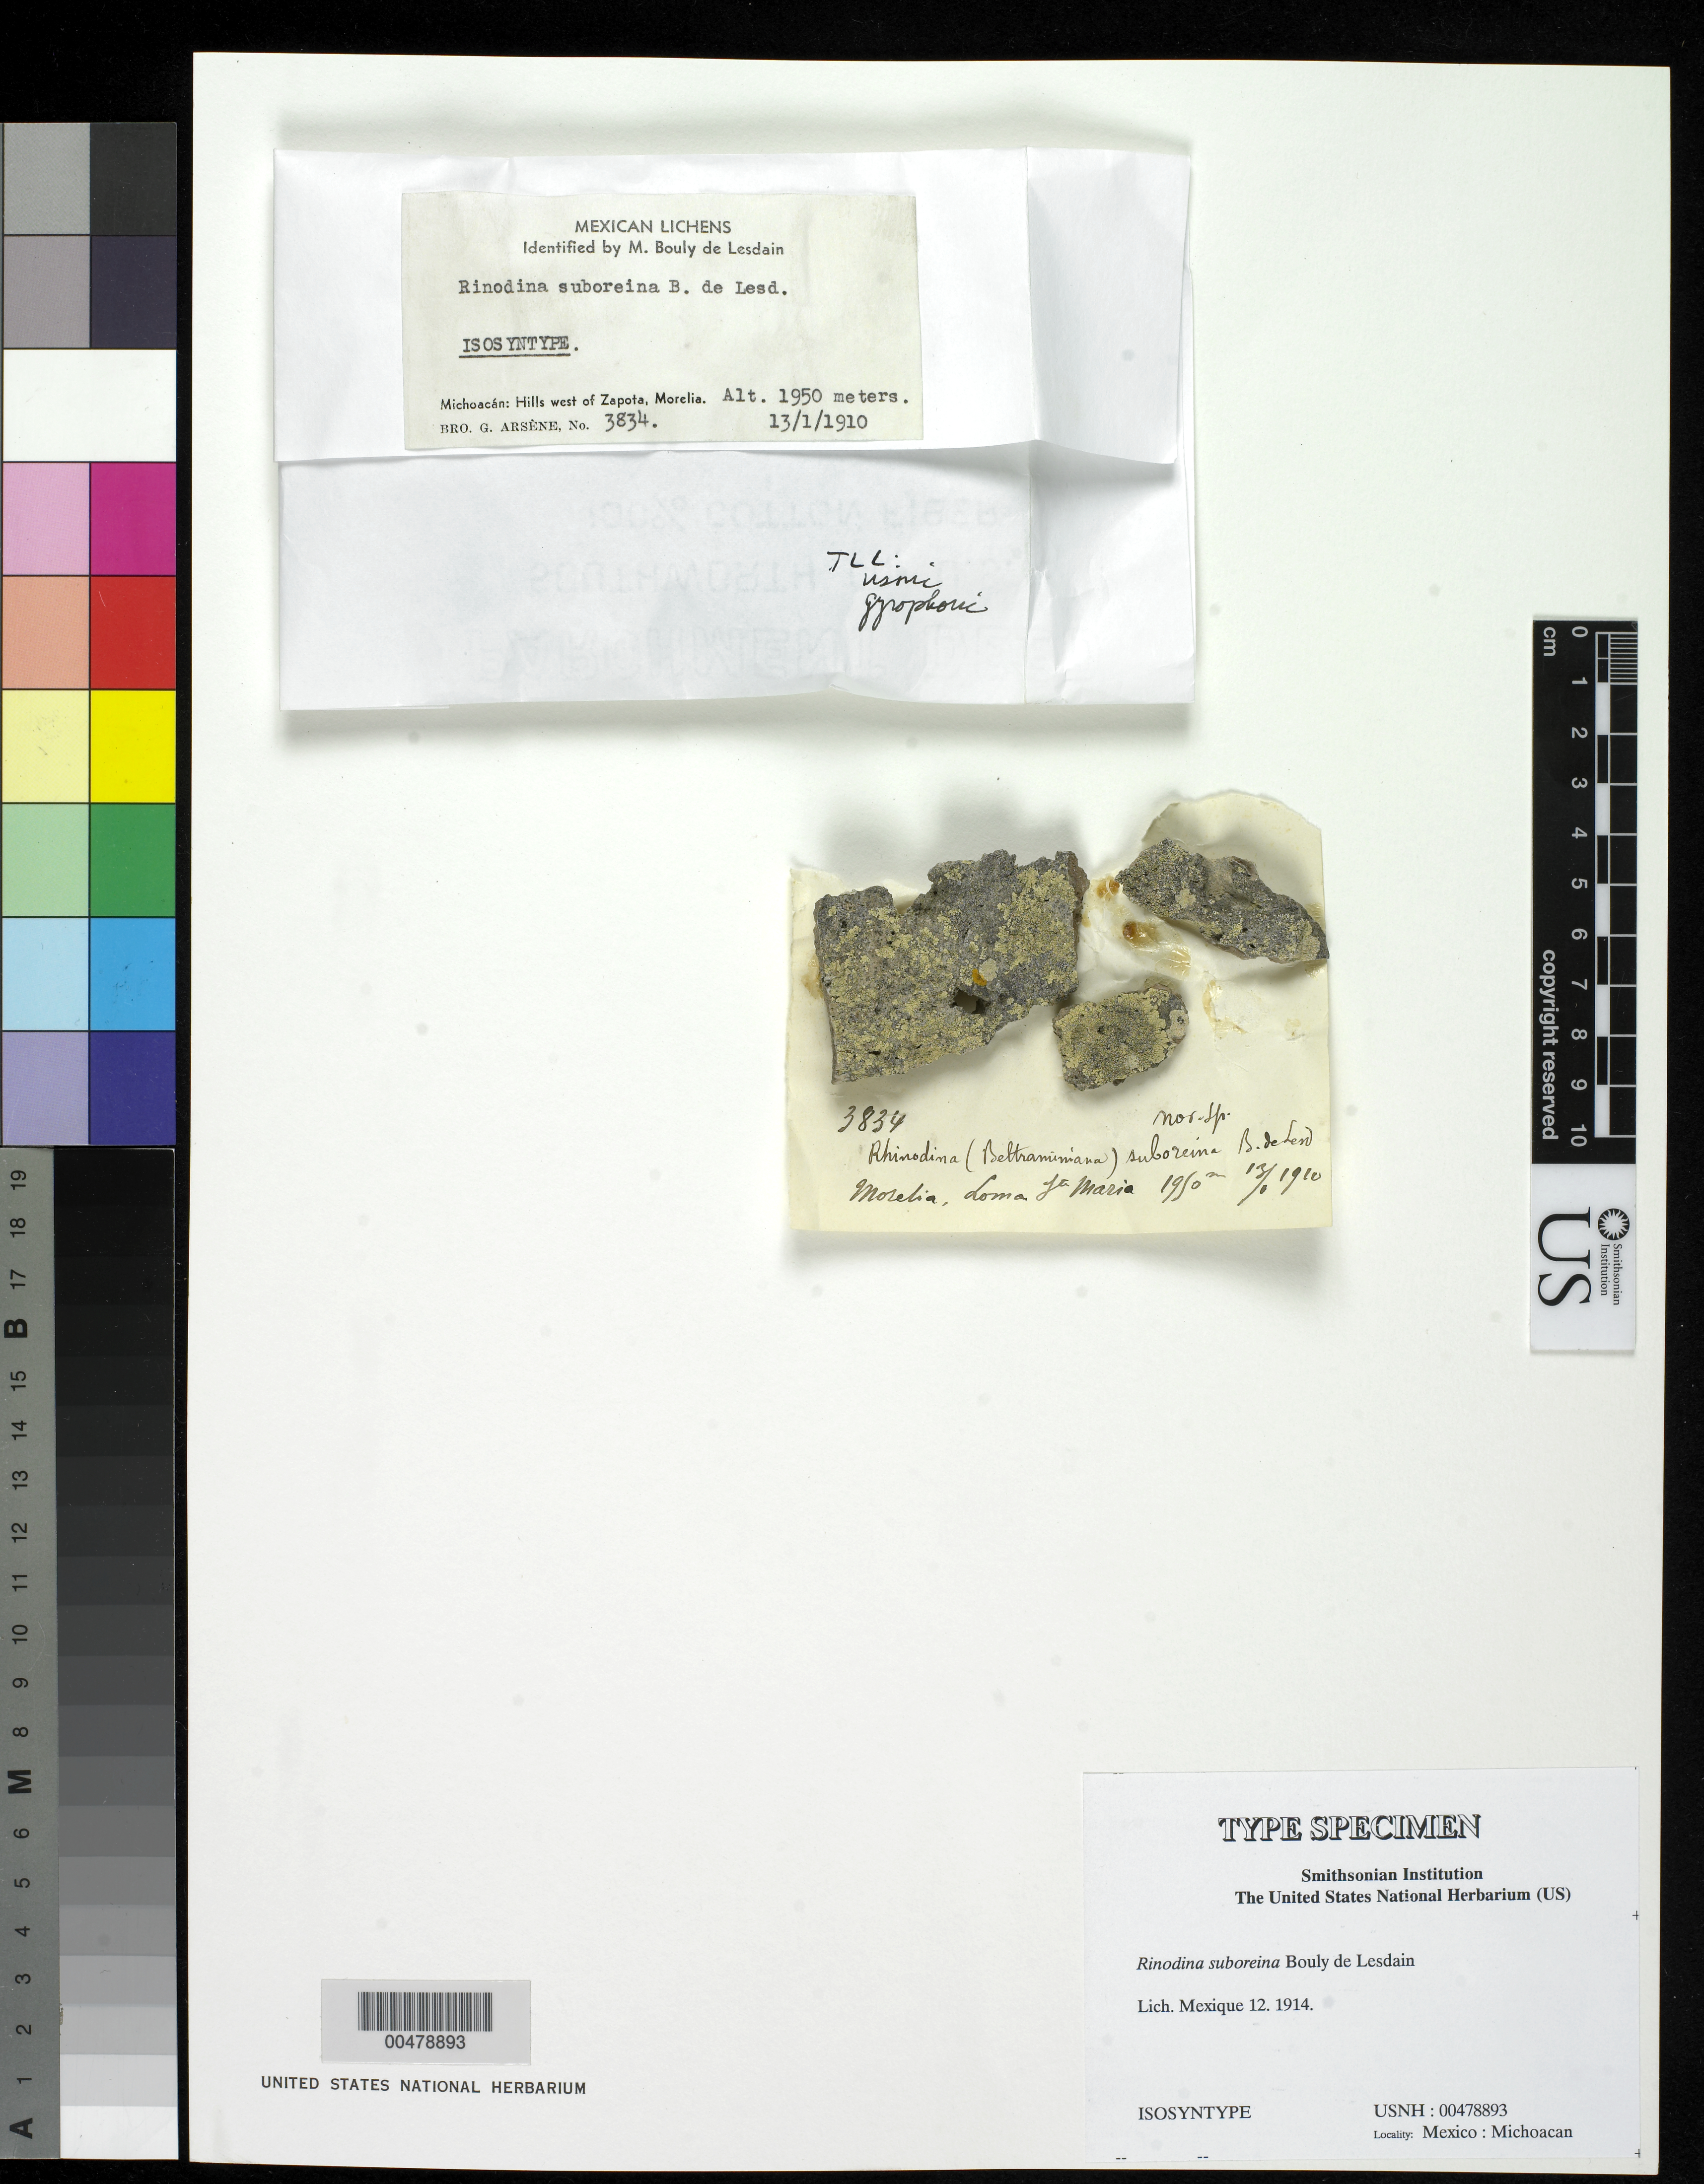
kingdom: Fungi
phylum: Ascomycota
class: Lecanoromycetes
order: Caliciales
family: Physciaceae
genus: Rinodina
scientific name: Rinodina suboreina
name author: B. de Lesd.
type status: Isosyntype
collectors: Bro. G. Arsène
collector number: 3834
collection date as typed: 13 Jan 1910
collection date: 1910-01-13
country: Mexico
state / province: Michoacán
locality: Hills W of Zapota.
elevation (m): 1950